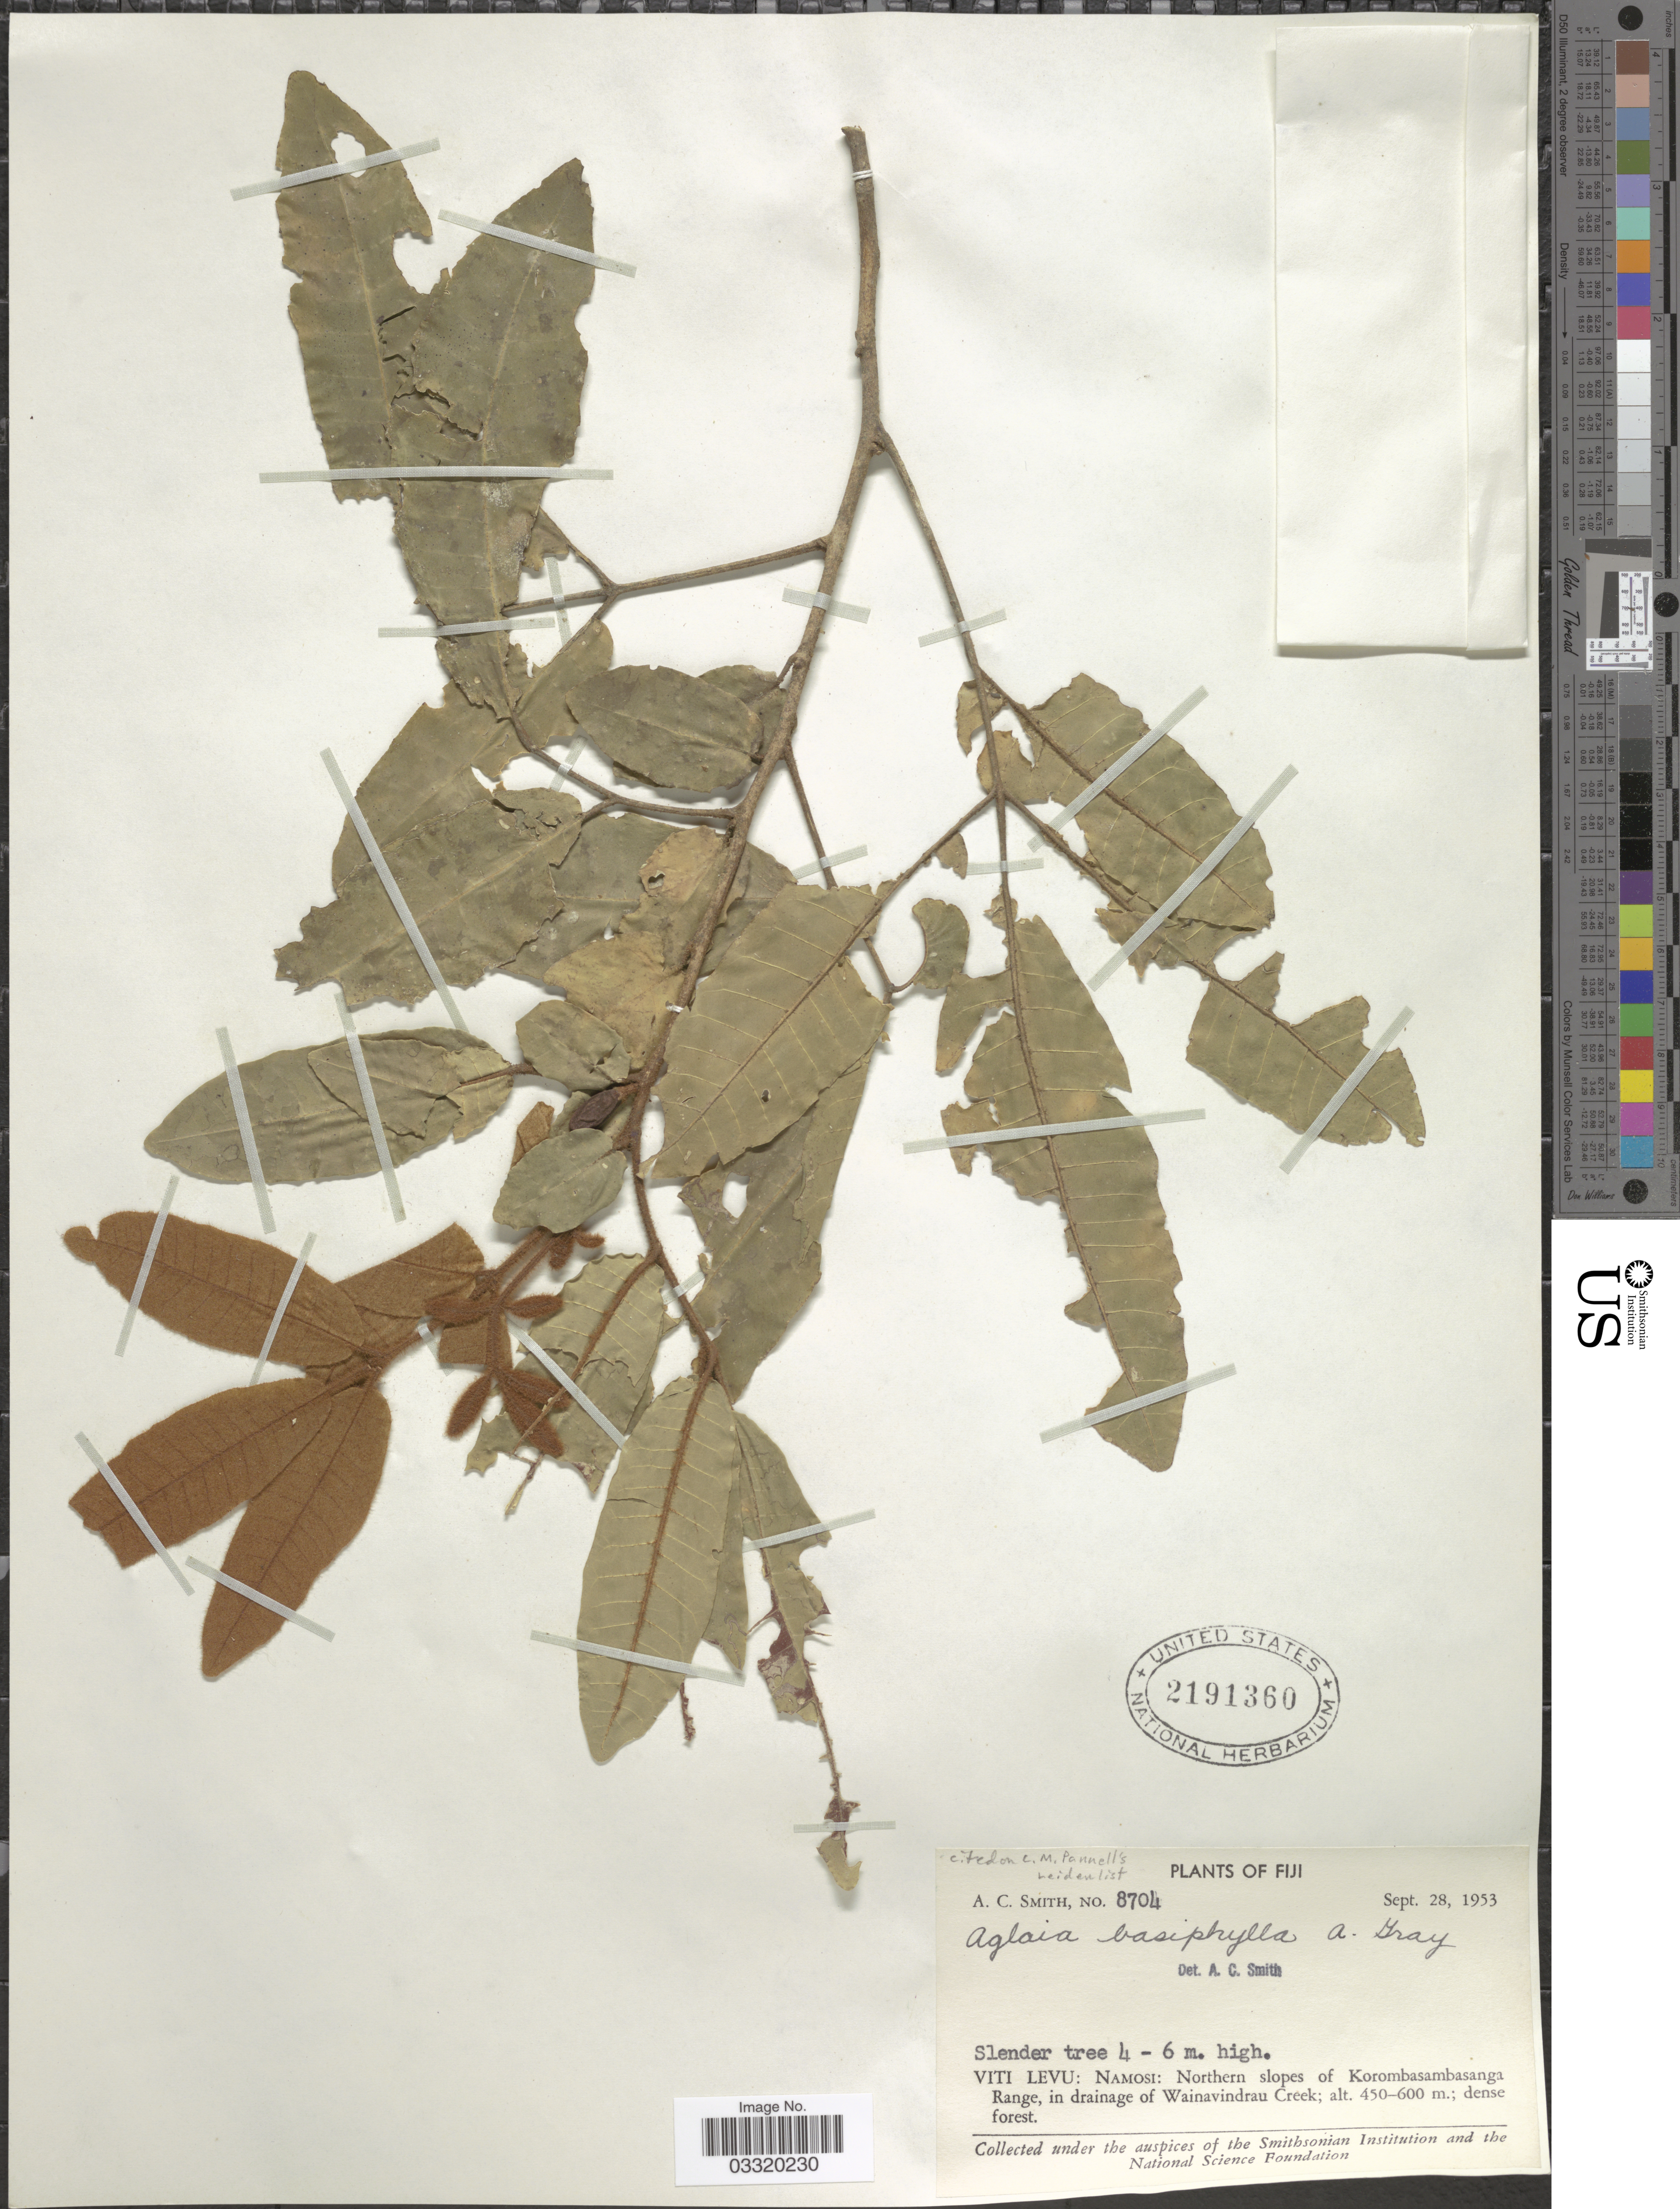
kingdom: Plantae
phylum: Tracheophyta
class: Magnoliopsida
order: Sapindales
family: Meliaceae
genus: Aglaia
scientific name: Aglaia basiphylla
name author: A. Gray in Wilkes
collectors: A. C. Smith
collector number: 8704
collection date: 1953-09-28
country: Fiji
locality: Viti Levu: Namosi: Northern slopes of Korombasambasanga Range, in drainage of Wainavindrau Creek.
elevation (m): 450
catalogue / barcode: US 2191360